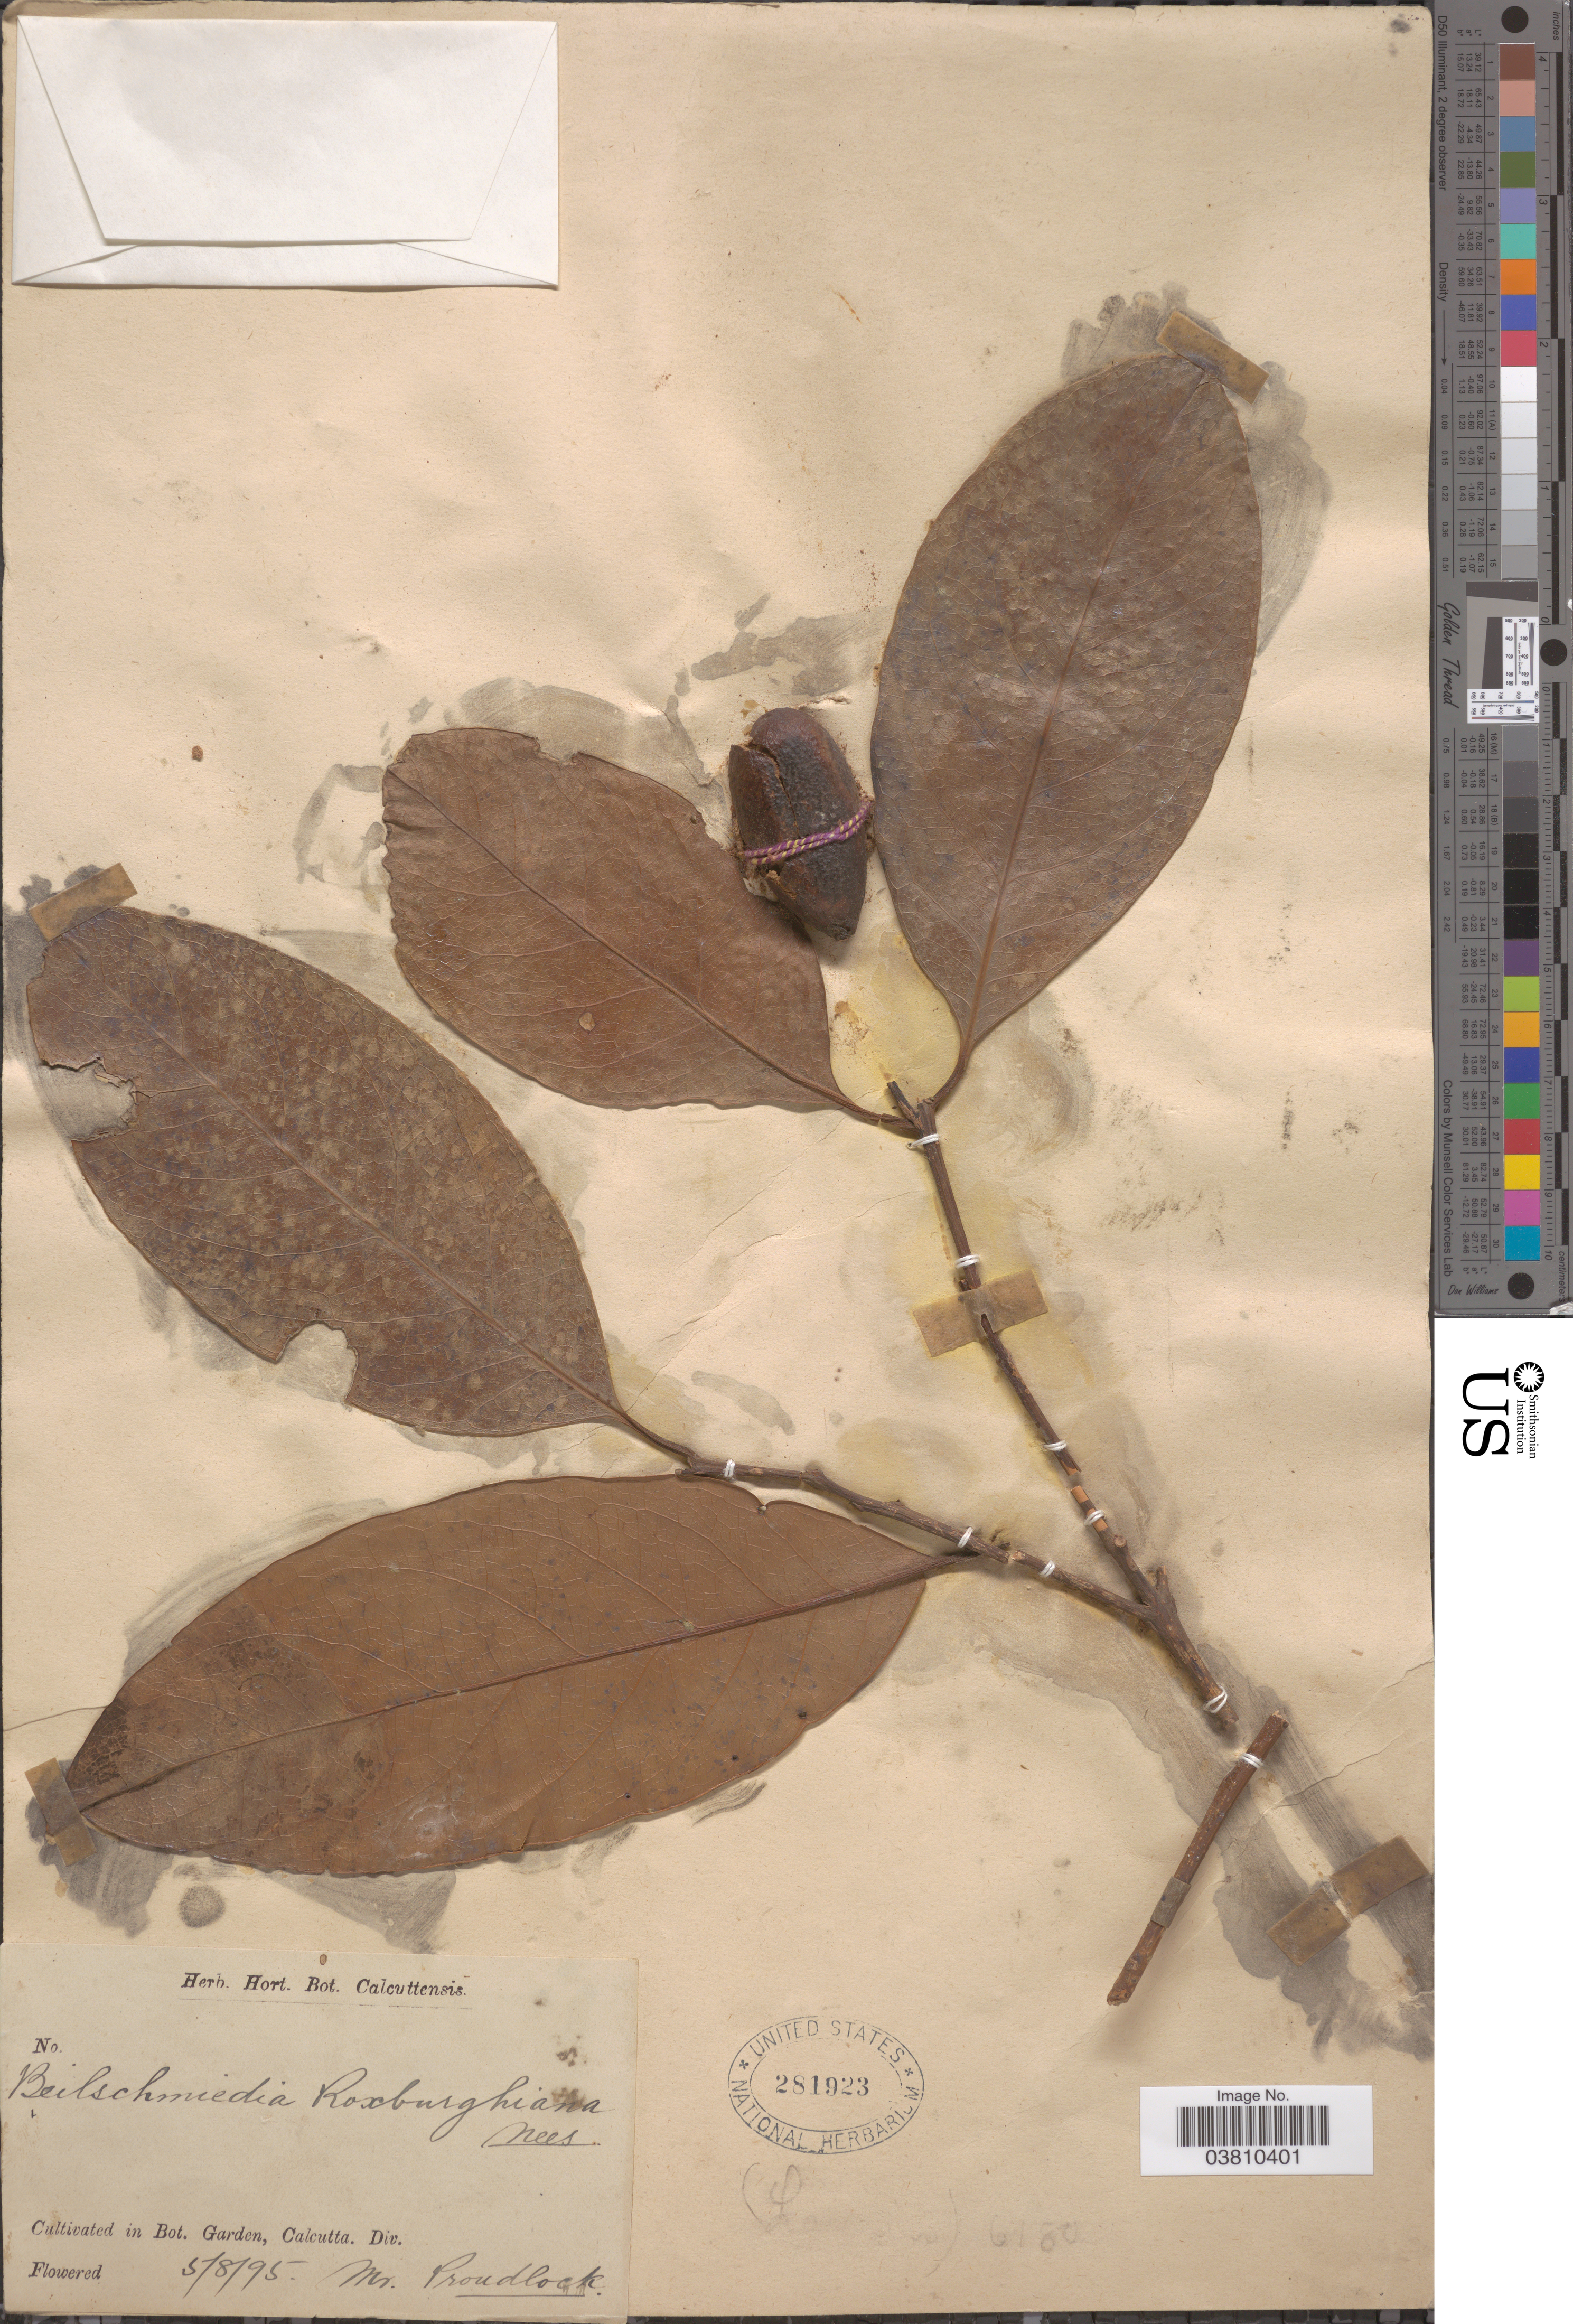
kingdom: Plantae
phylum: Tracheophyta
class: Magnoliopsida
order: Laurales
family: Lauraceae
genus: Beilschmiedia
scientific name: Beilschmiedia roxburghiana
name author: Nees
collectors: -. Proudlock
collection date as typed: Transcribed d/m/y: 5/8/95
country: India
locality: In Bot. Garden, Calcutta. Div.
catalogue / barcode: US 281923